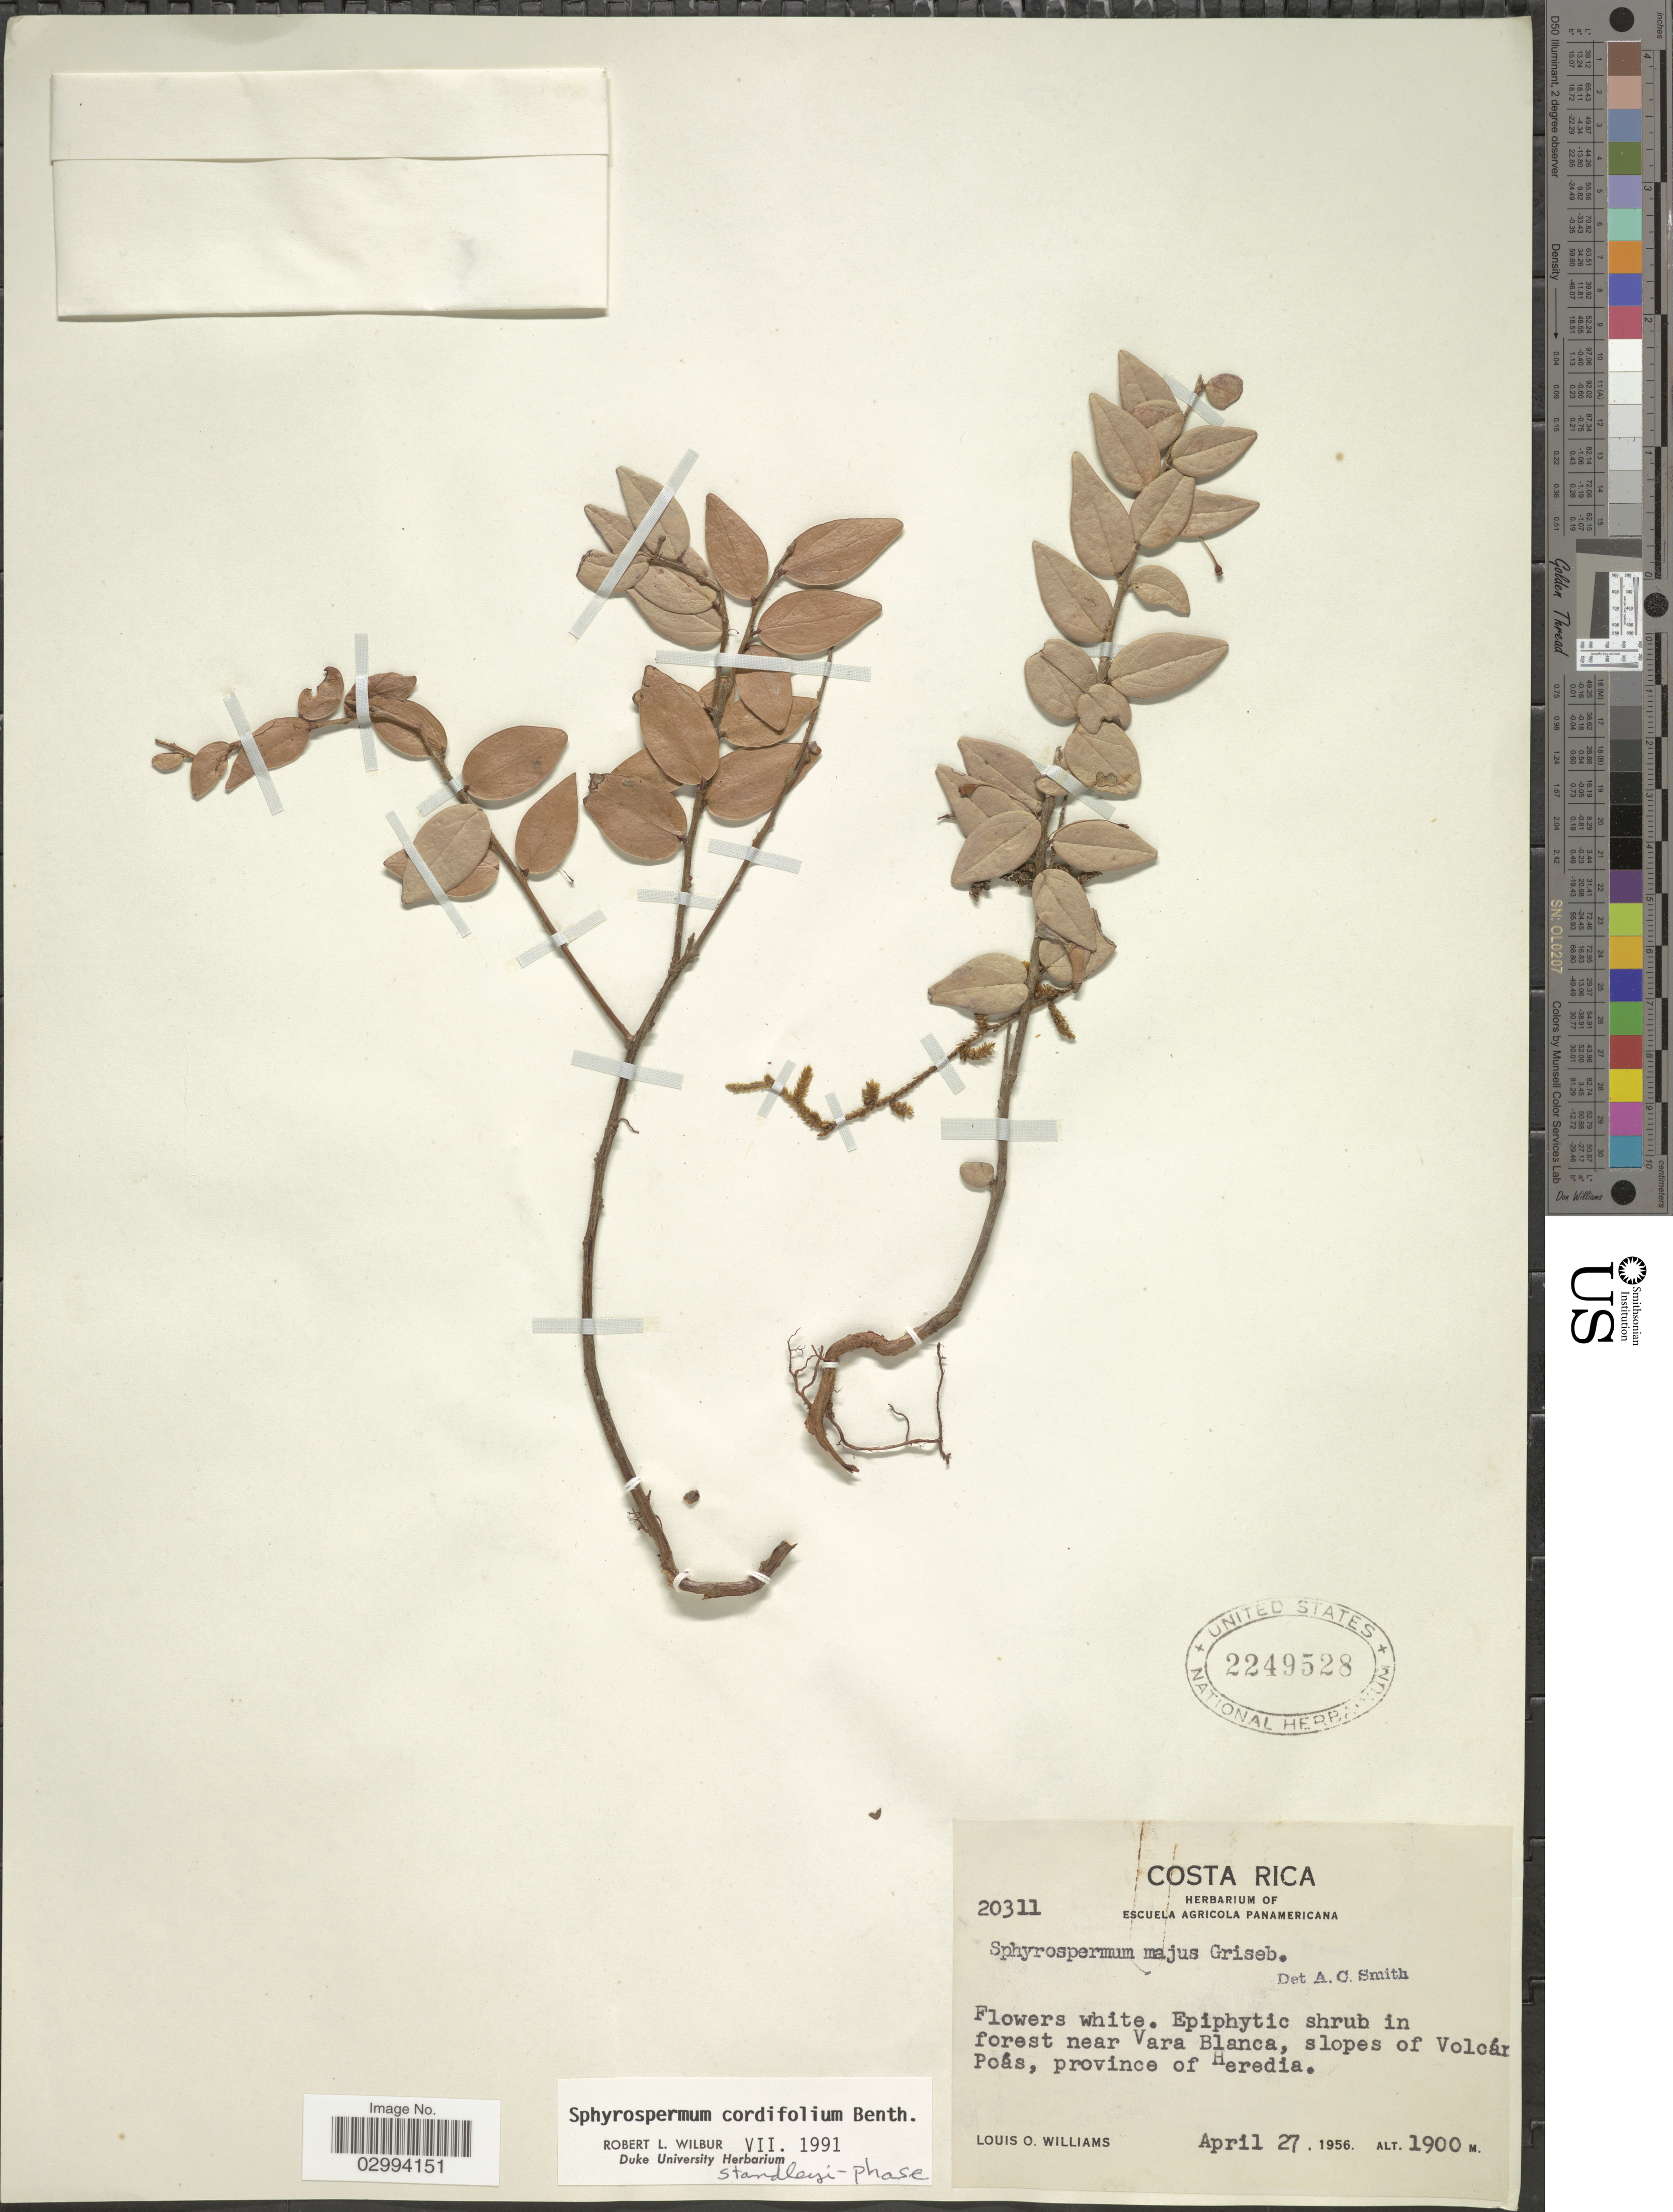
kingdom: Plantae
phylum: Tracheophyta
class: Magnoliopsida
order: Ericales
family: Ericaceae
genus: Sphyrospermum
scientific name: Sphyrospermum cordifolium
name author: Benth.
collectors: L. O. Williams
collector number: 20311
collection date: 1956-04-27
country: Costa Rica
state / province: Heredia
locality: In forest near Vara Blanca, slopes of Volcán Poás.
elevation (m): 1900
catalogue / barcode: US 2249528